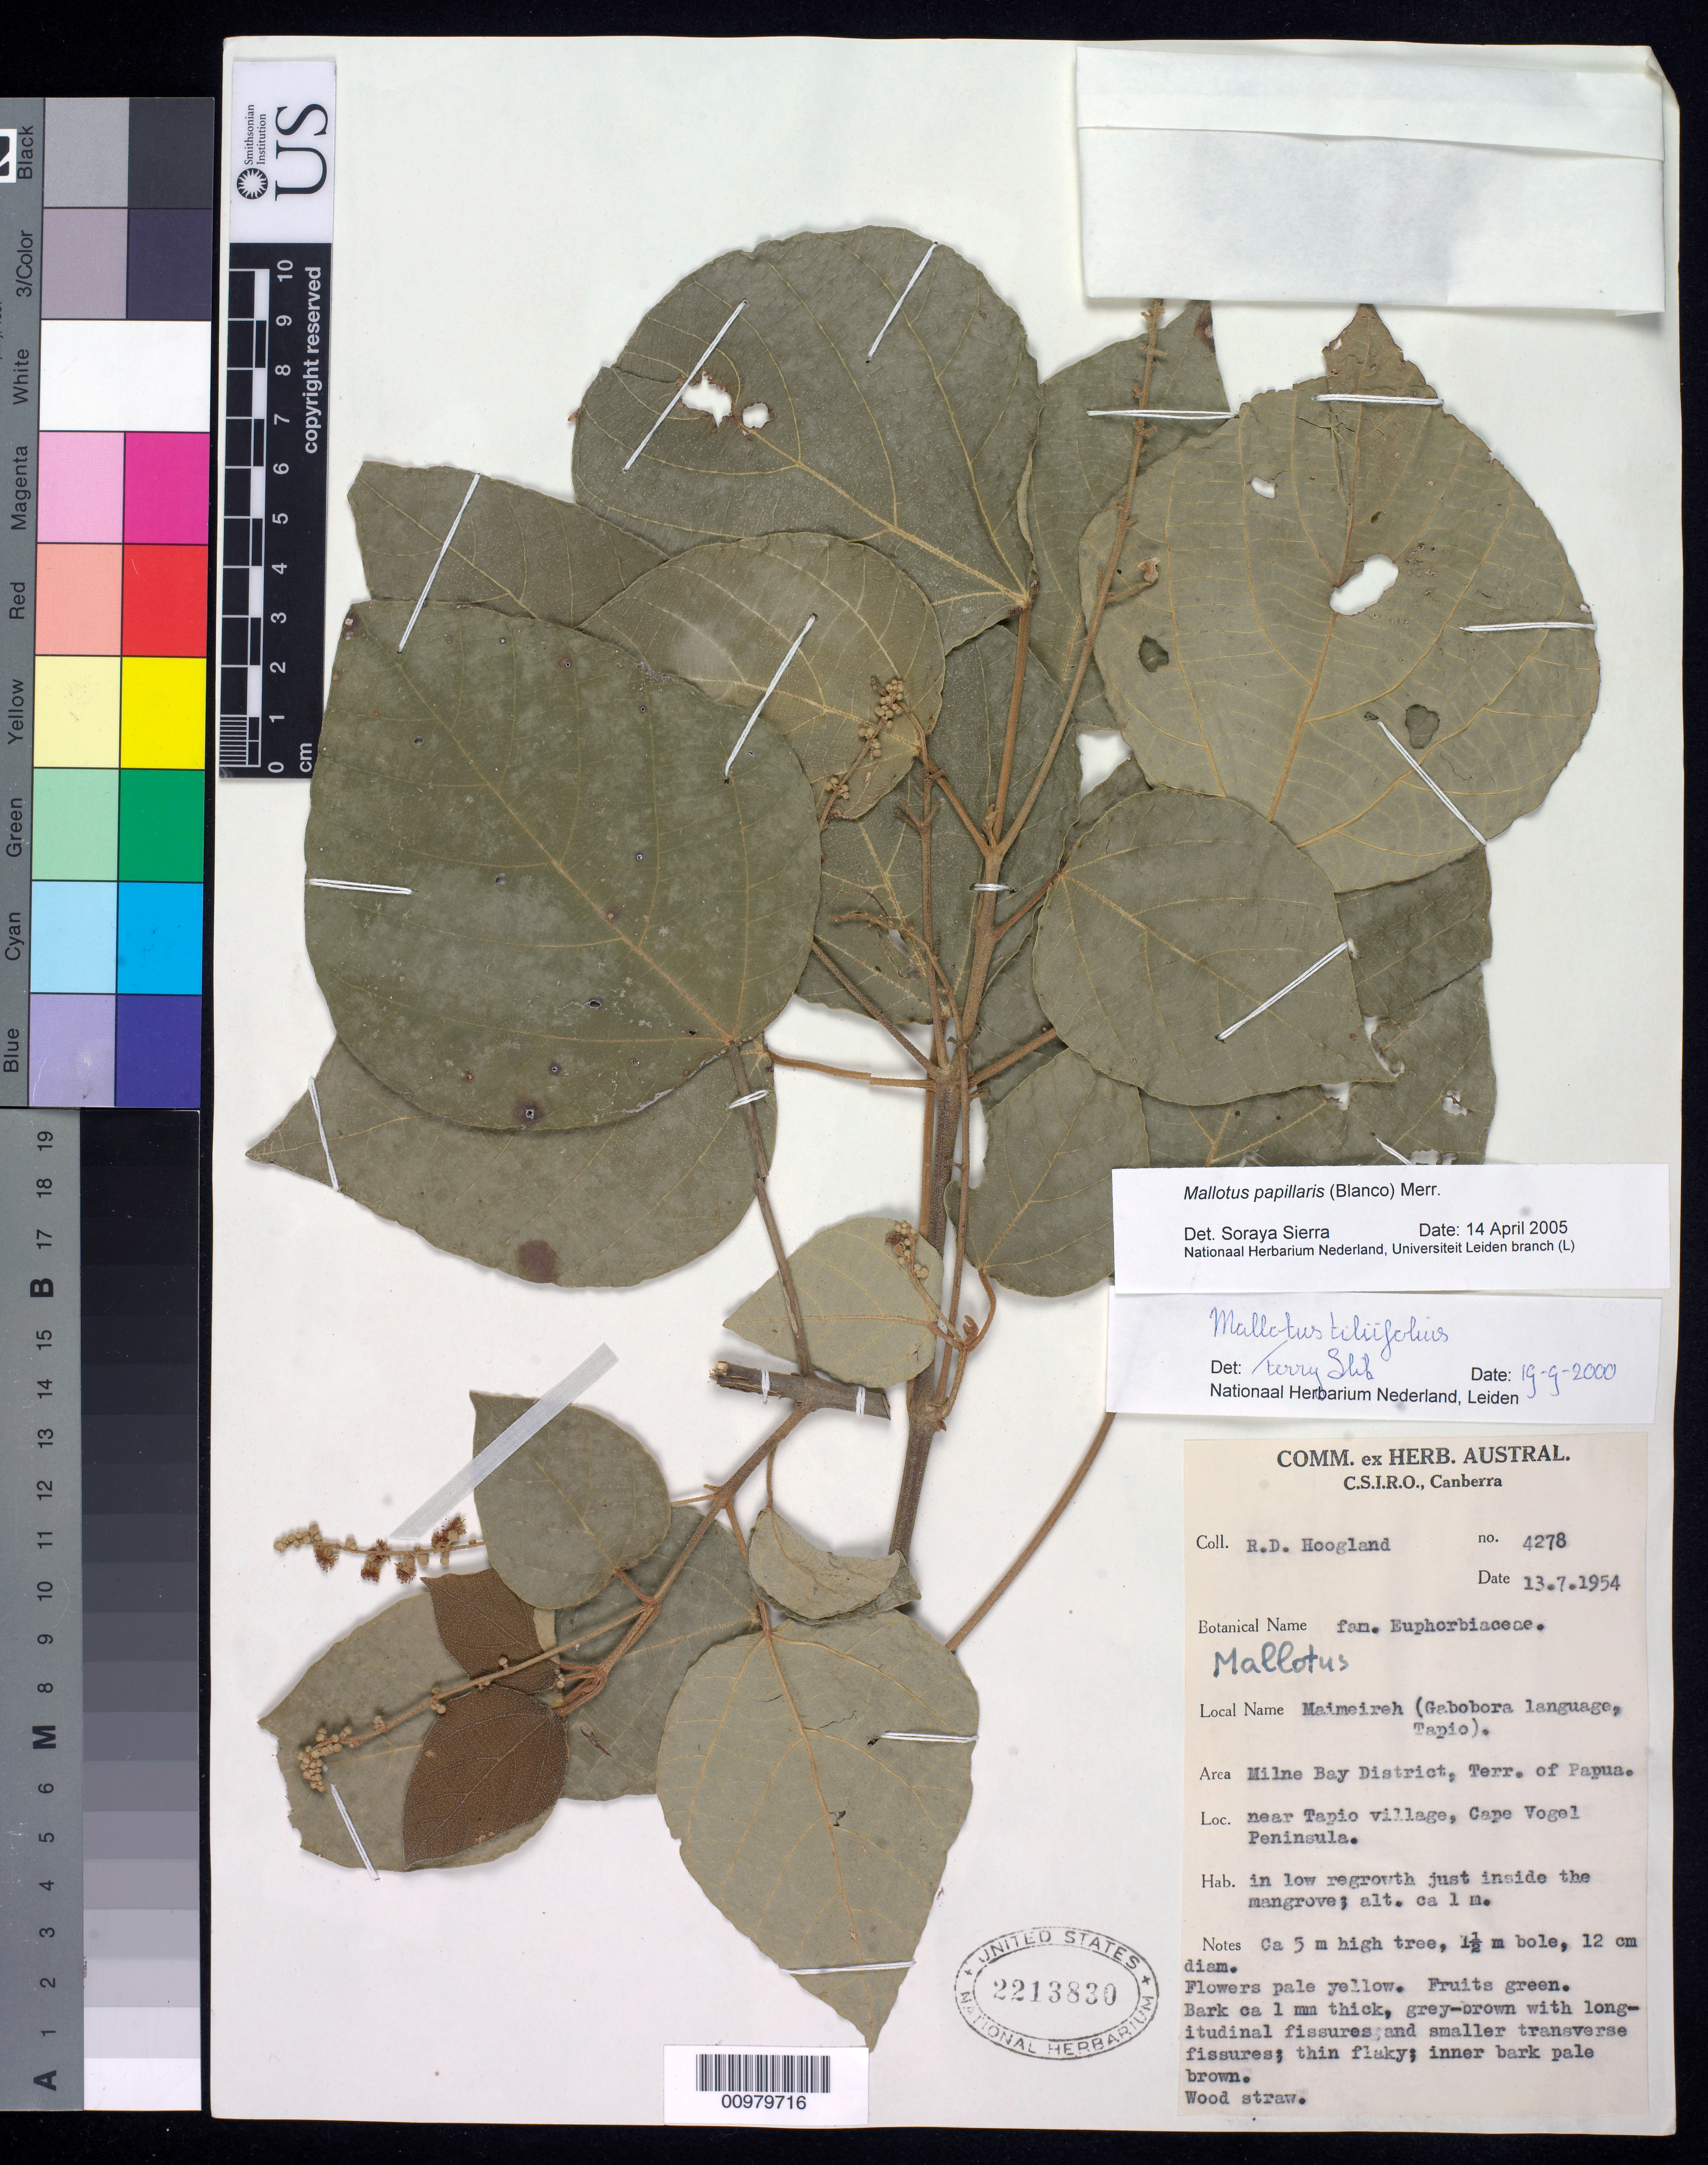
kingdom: Plantae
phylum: Tracheophyta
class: Magnoliopsida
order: Malpighiales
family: Euphorbiaceae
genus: Mallotus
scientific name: Mallotus papillaris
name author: (Blanco) Merr.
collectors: R. D. Hoogland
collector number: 4278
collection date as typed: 13 Jul 1954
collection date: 1954-07-13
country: Papua New Guinea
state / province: Milne Bay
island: New Guinea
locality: near Tapio village, Cape Vogel Peninsula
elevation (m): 1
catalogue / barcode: US 2213830